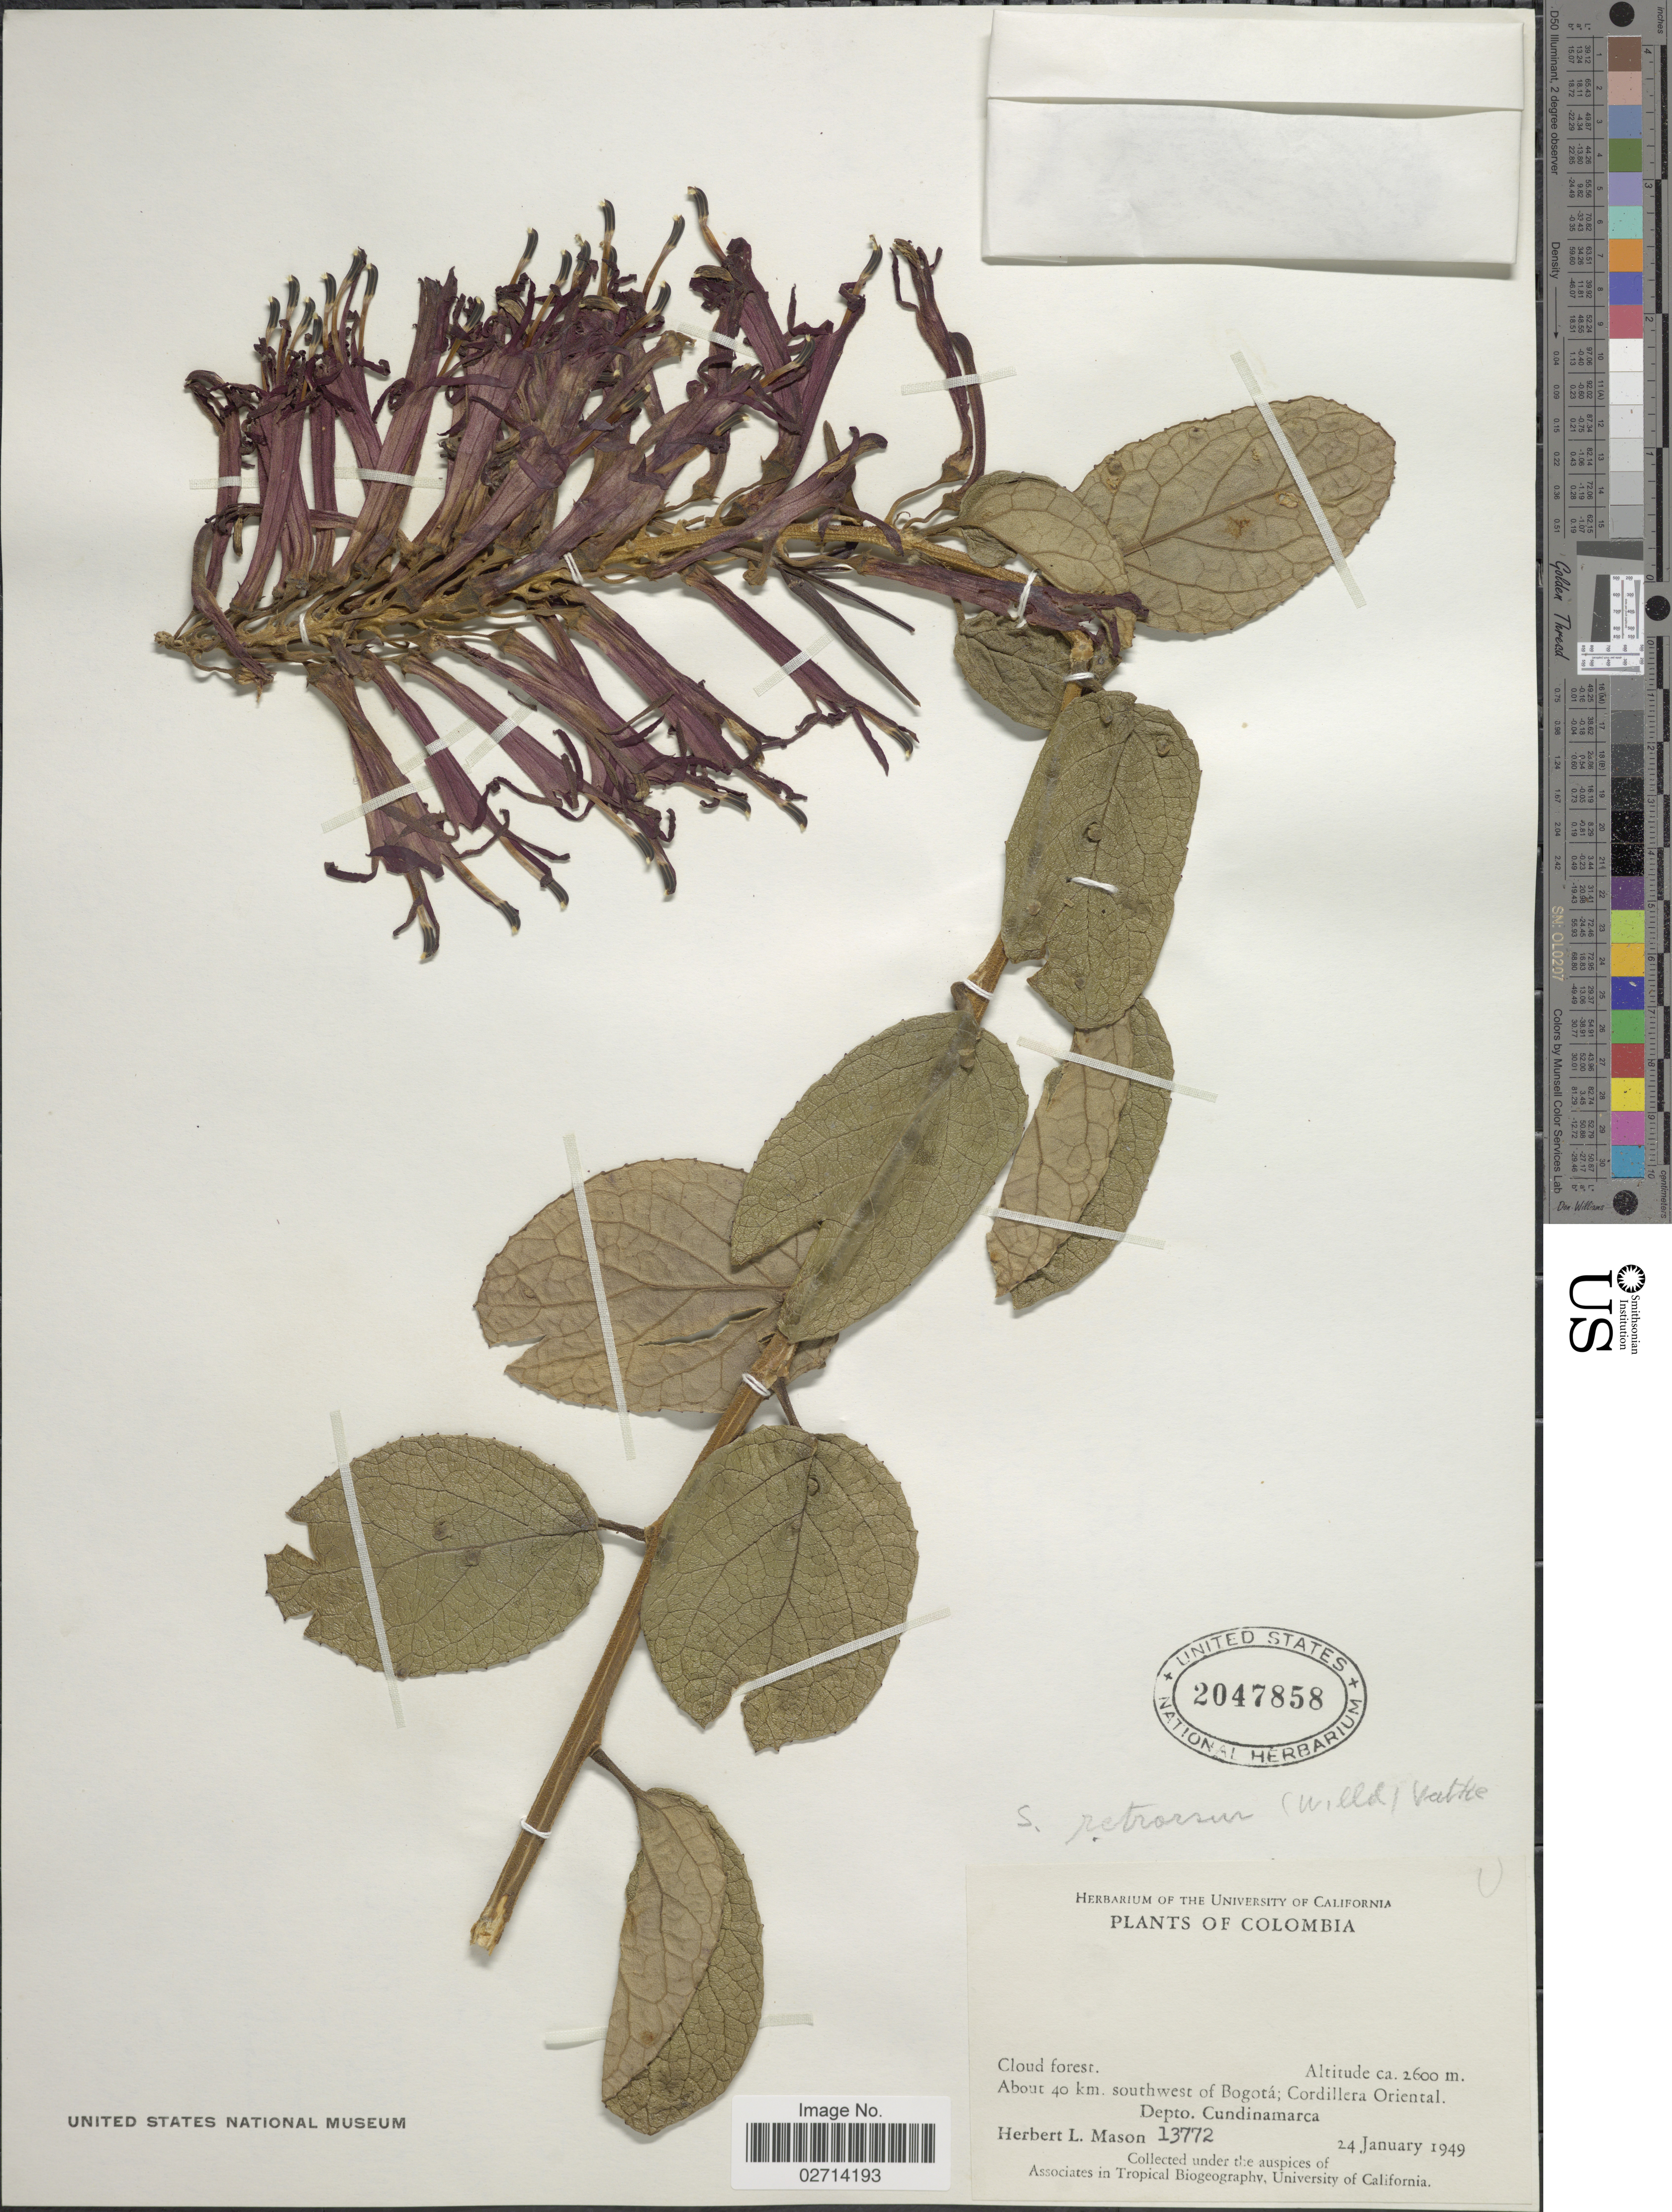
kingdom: Plantae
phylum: Tracheophyta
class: Magnoliopsida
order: Asterales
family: Campanulaceae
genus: Siphocampylus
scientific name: Siphocampylus retrorsus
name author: (Willd. ex Schult.) Vatke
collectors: H. L. Mason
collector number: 13772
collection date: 1949-01-24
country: Colombia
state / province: Cundinamarca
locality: About 40 km. southwest of Bogota; Cordillera Oriental.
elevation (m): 2600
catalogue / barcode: US 2047858